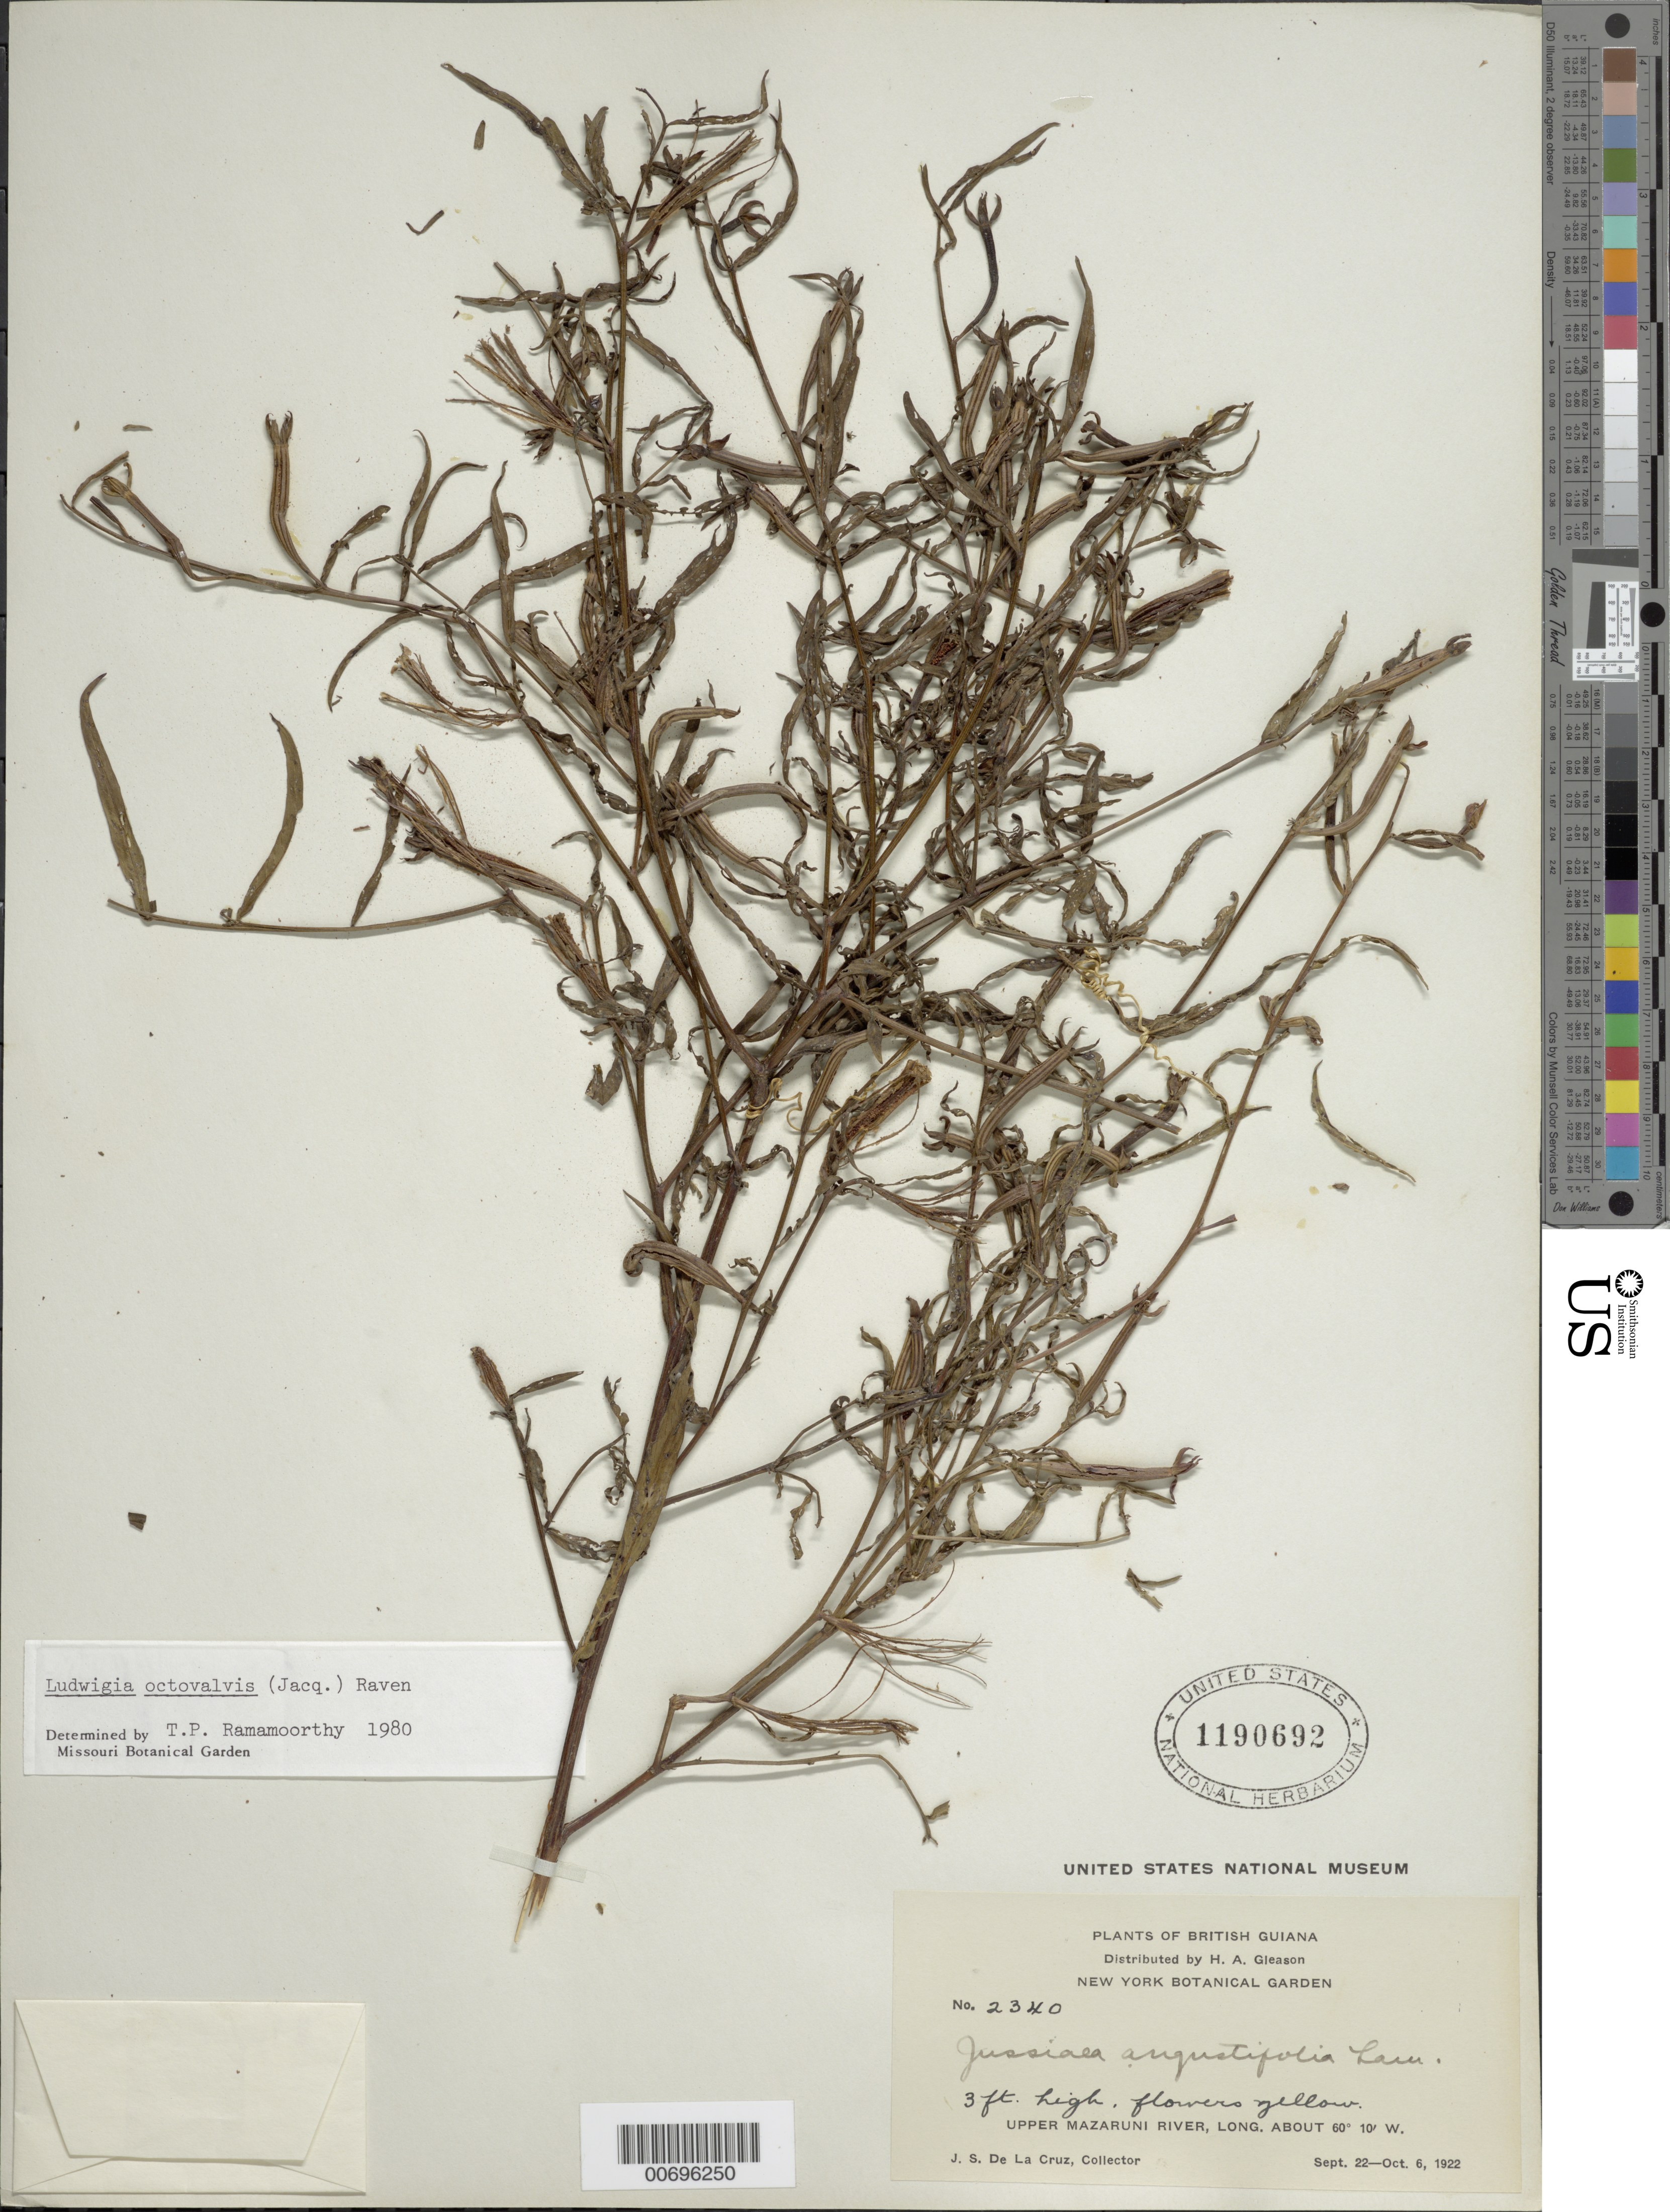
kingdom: Plantae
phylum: Tracheophyta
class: Magnoliopsida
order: Myrtales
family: Onagraceae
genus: Ludwigia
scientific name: Ludwigia octovalvis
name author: (Jacq.) P.H. Raven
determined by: Ramamoorthy, T. P.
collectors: J. S. de la Cruz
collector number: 2340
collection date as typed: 22-Sep-22 to 6-Oct-22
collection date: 1922-09-22/1922-10-06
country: Guyana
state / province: Cuyuni-Mazaruni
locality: Upper Mazaruni R.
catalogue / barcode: US 1190692